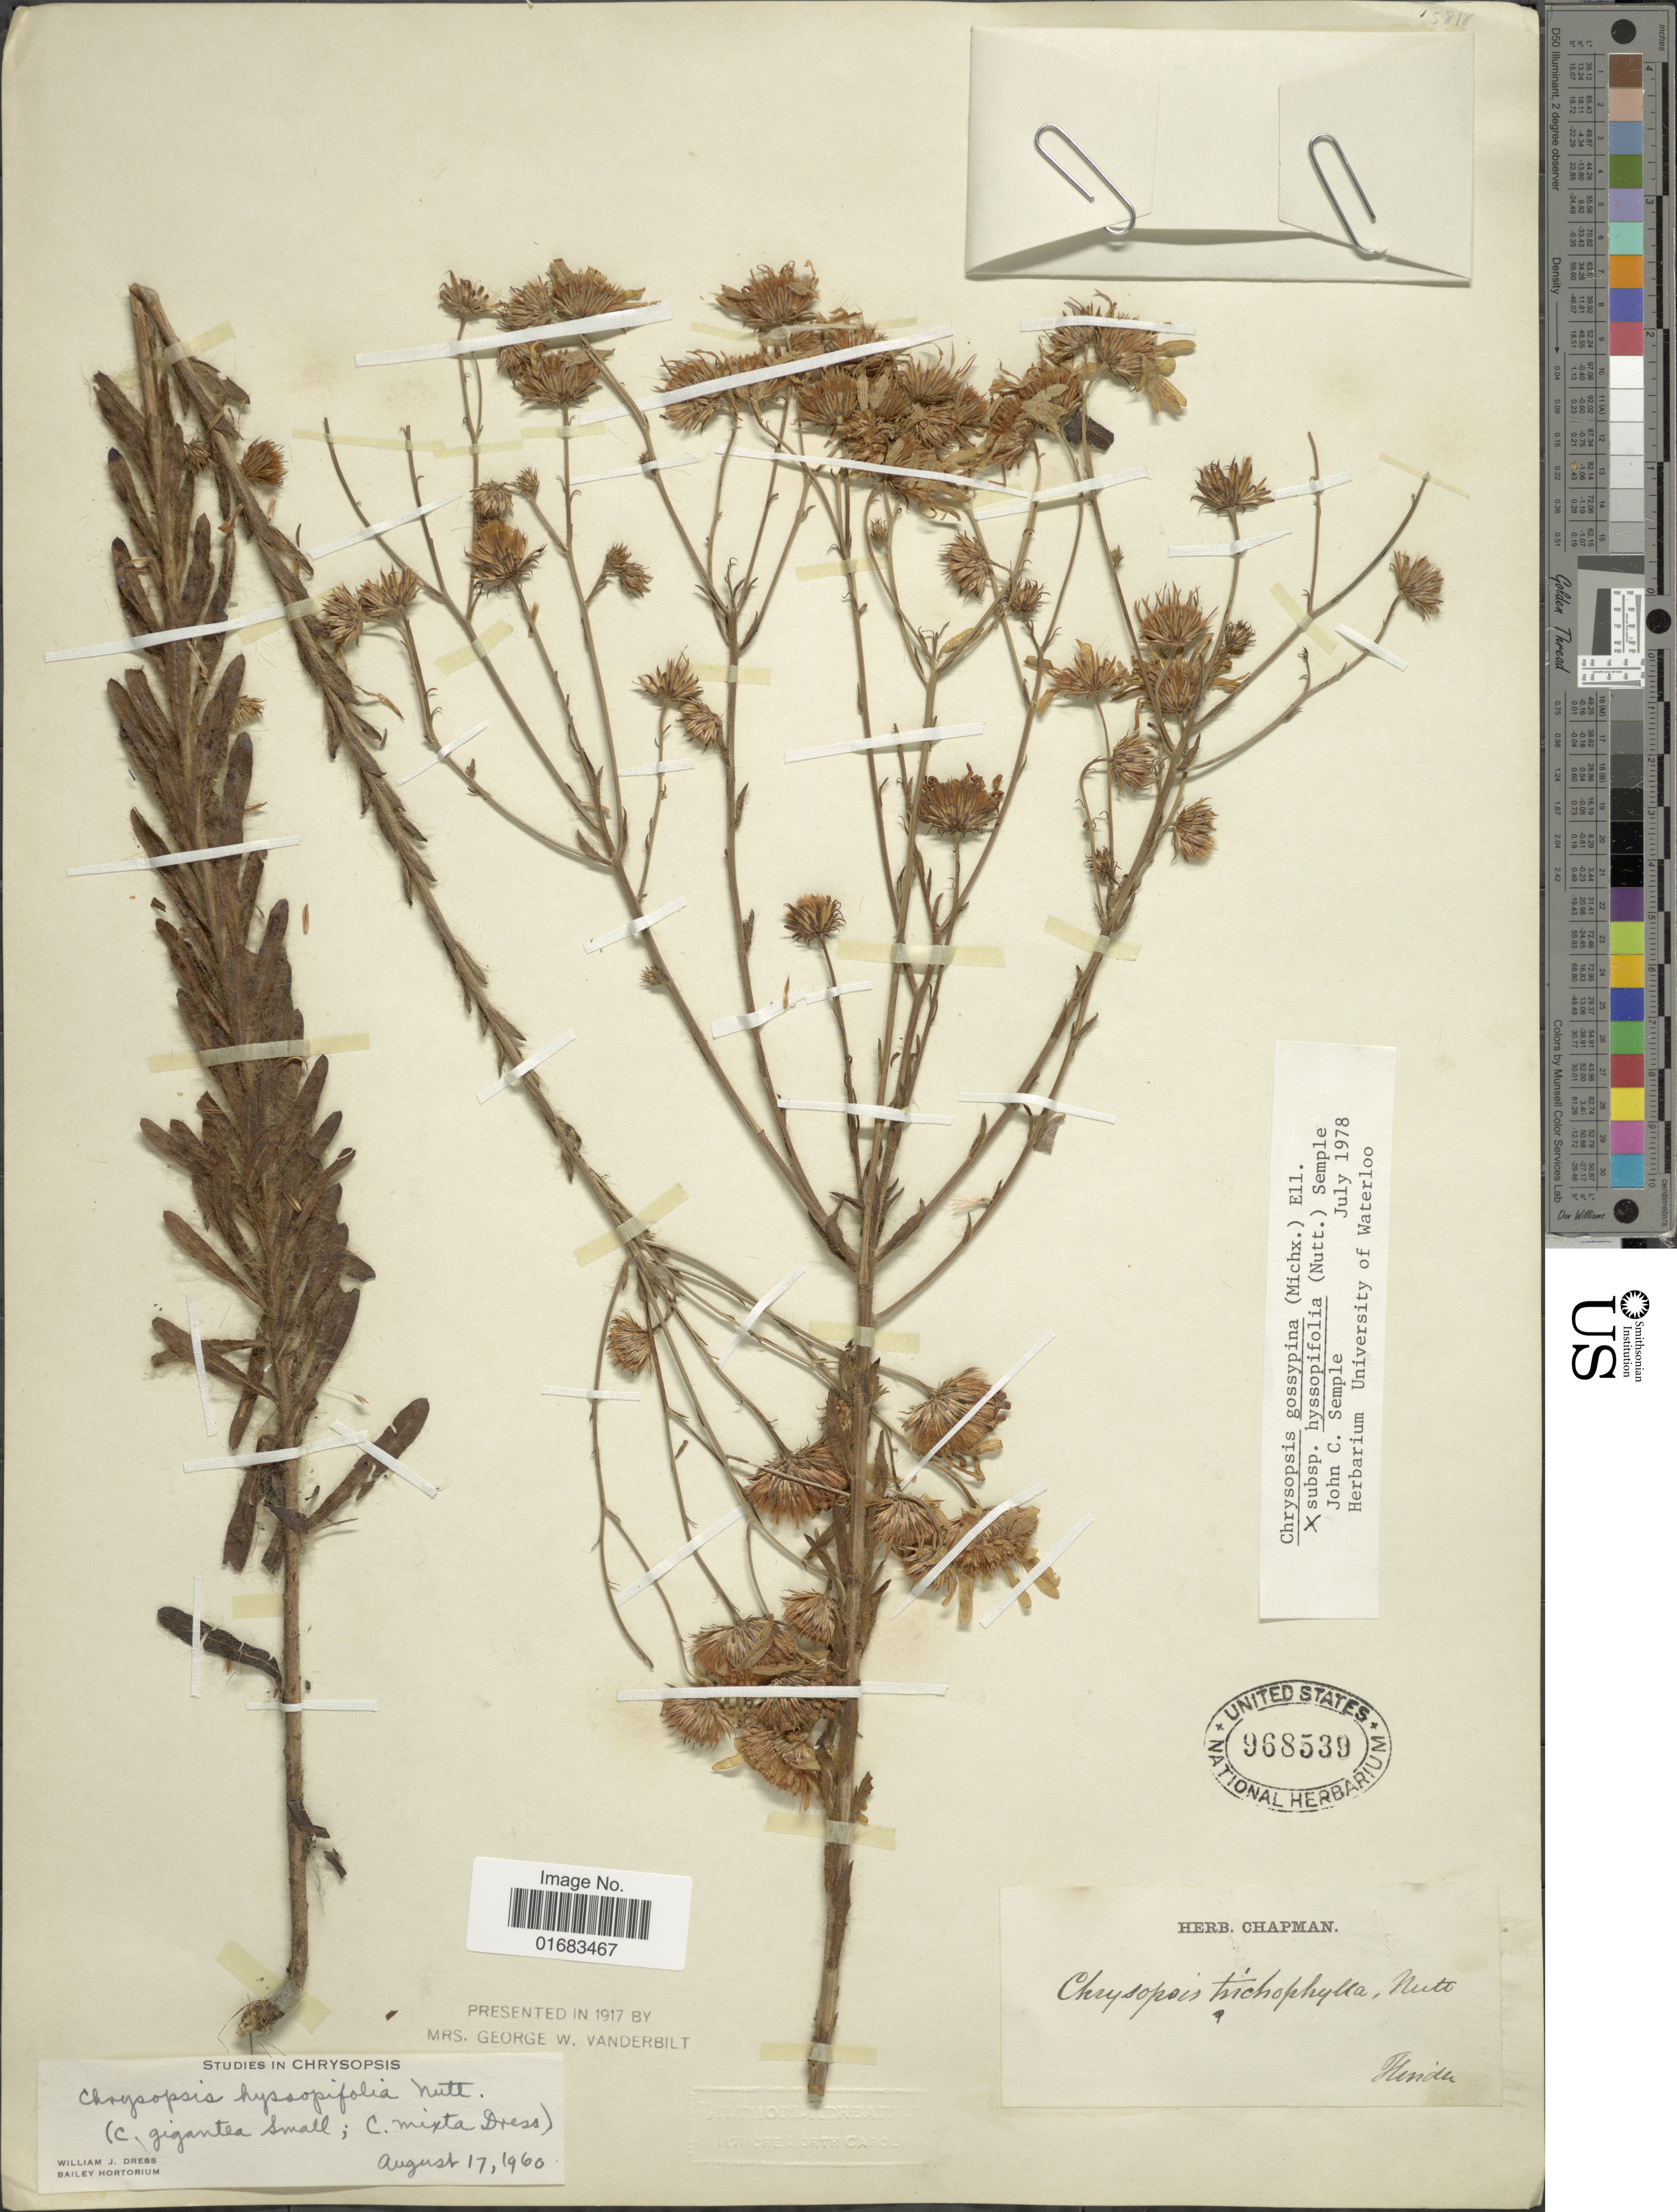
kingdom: Plantae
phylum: Tracheophyta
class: Magnoliopsida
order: Asterales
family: Asteraceae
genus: Chrysopsis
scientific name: Chrysopsis gossypina subsp. hyssopifolia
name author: (Nutt.) Semple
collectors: ex herb. Chapman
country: United States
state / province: Florida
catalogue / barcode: US 968539